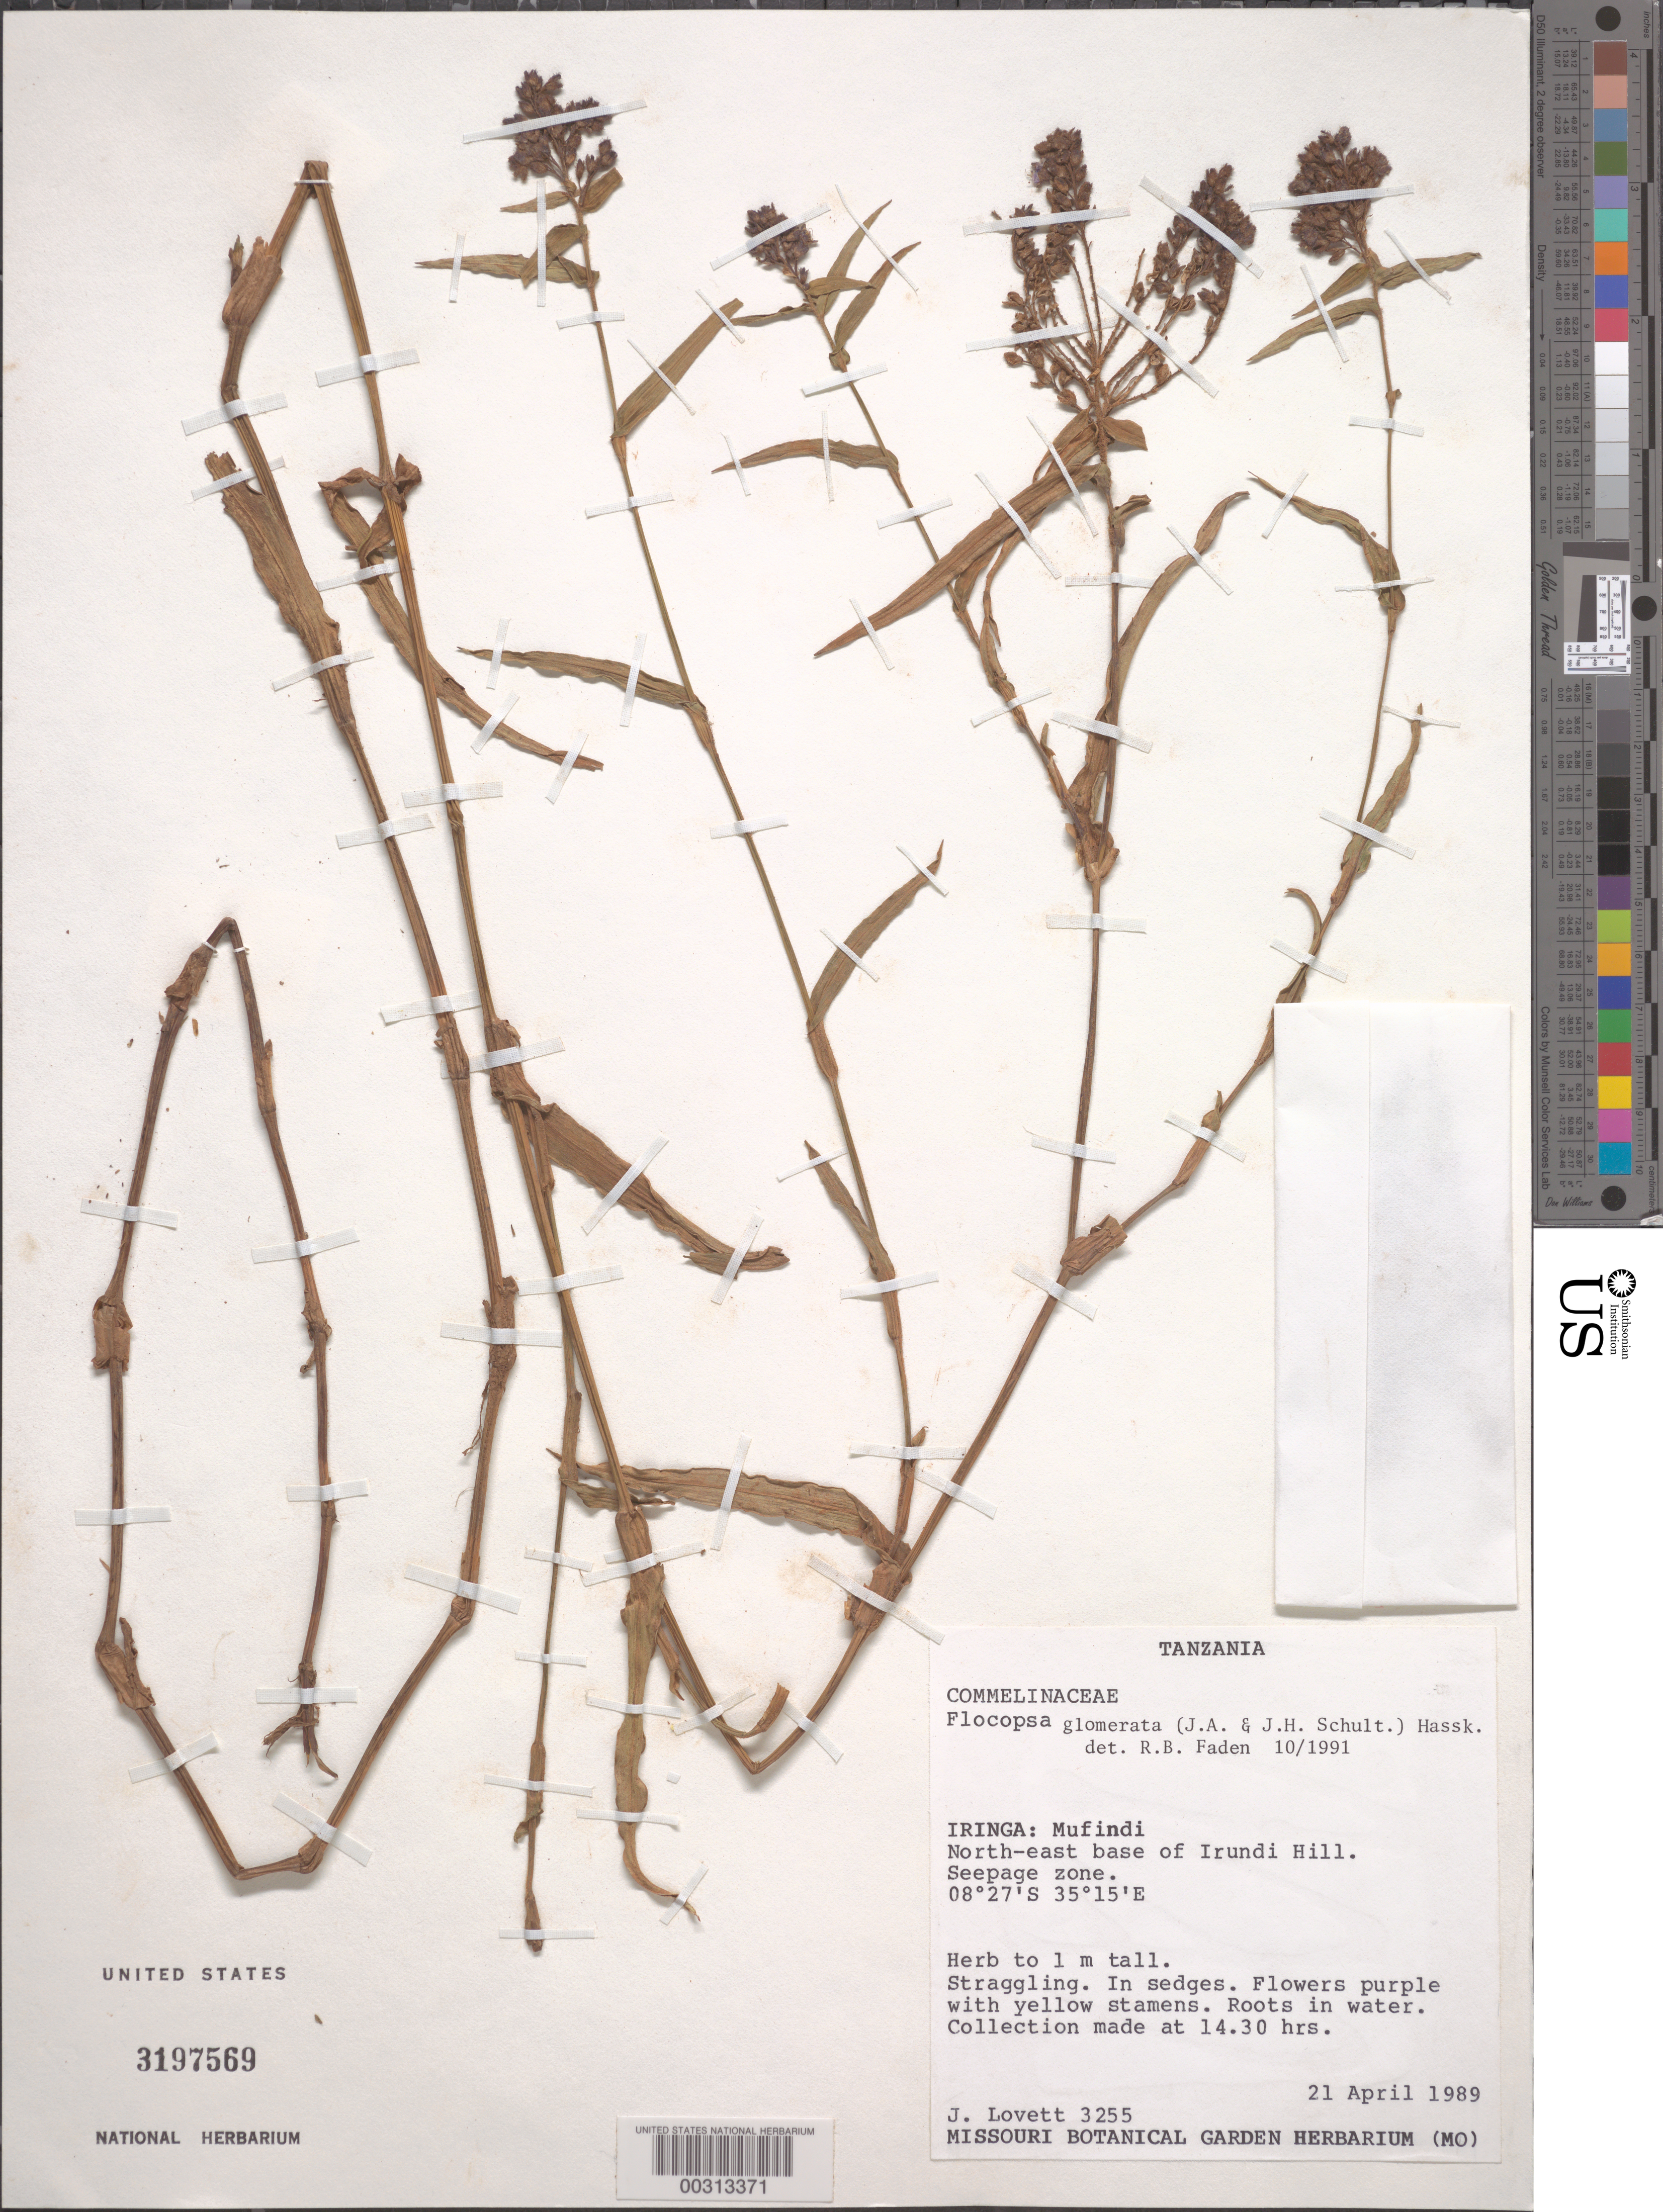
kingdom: Plantae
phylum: Tracheophyta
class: Liliopsida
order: Commelinales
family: Commelinaceae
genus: Floscopa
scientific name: Floscopa glomerata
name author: (Willd. ex Schult. & Schult. f.) Hassk.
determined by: Faden, Robert B., (US), Smithsonian Institution - National Museum of Natural History (UNITED STATES)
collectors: J. Lovett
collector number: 3255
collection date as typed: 21 Apr 1989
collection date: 1989-04-21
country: Tanzania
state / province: Iringa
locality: Mufindi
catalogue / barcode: US 3197569